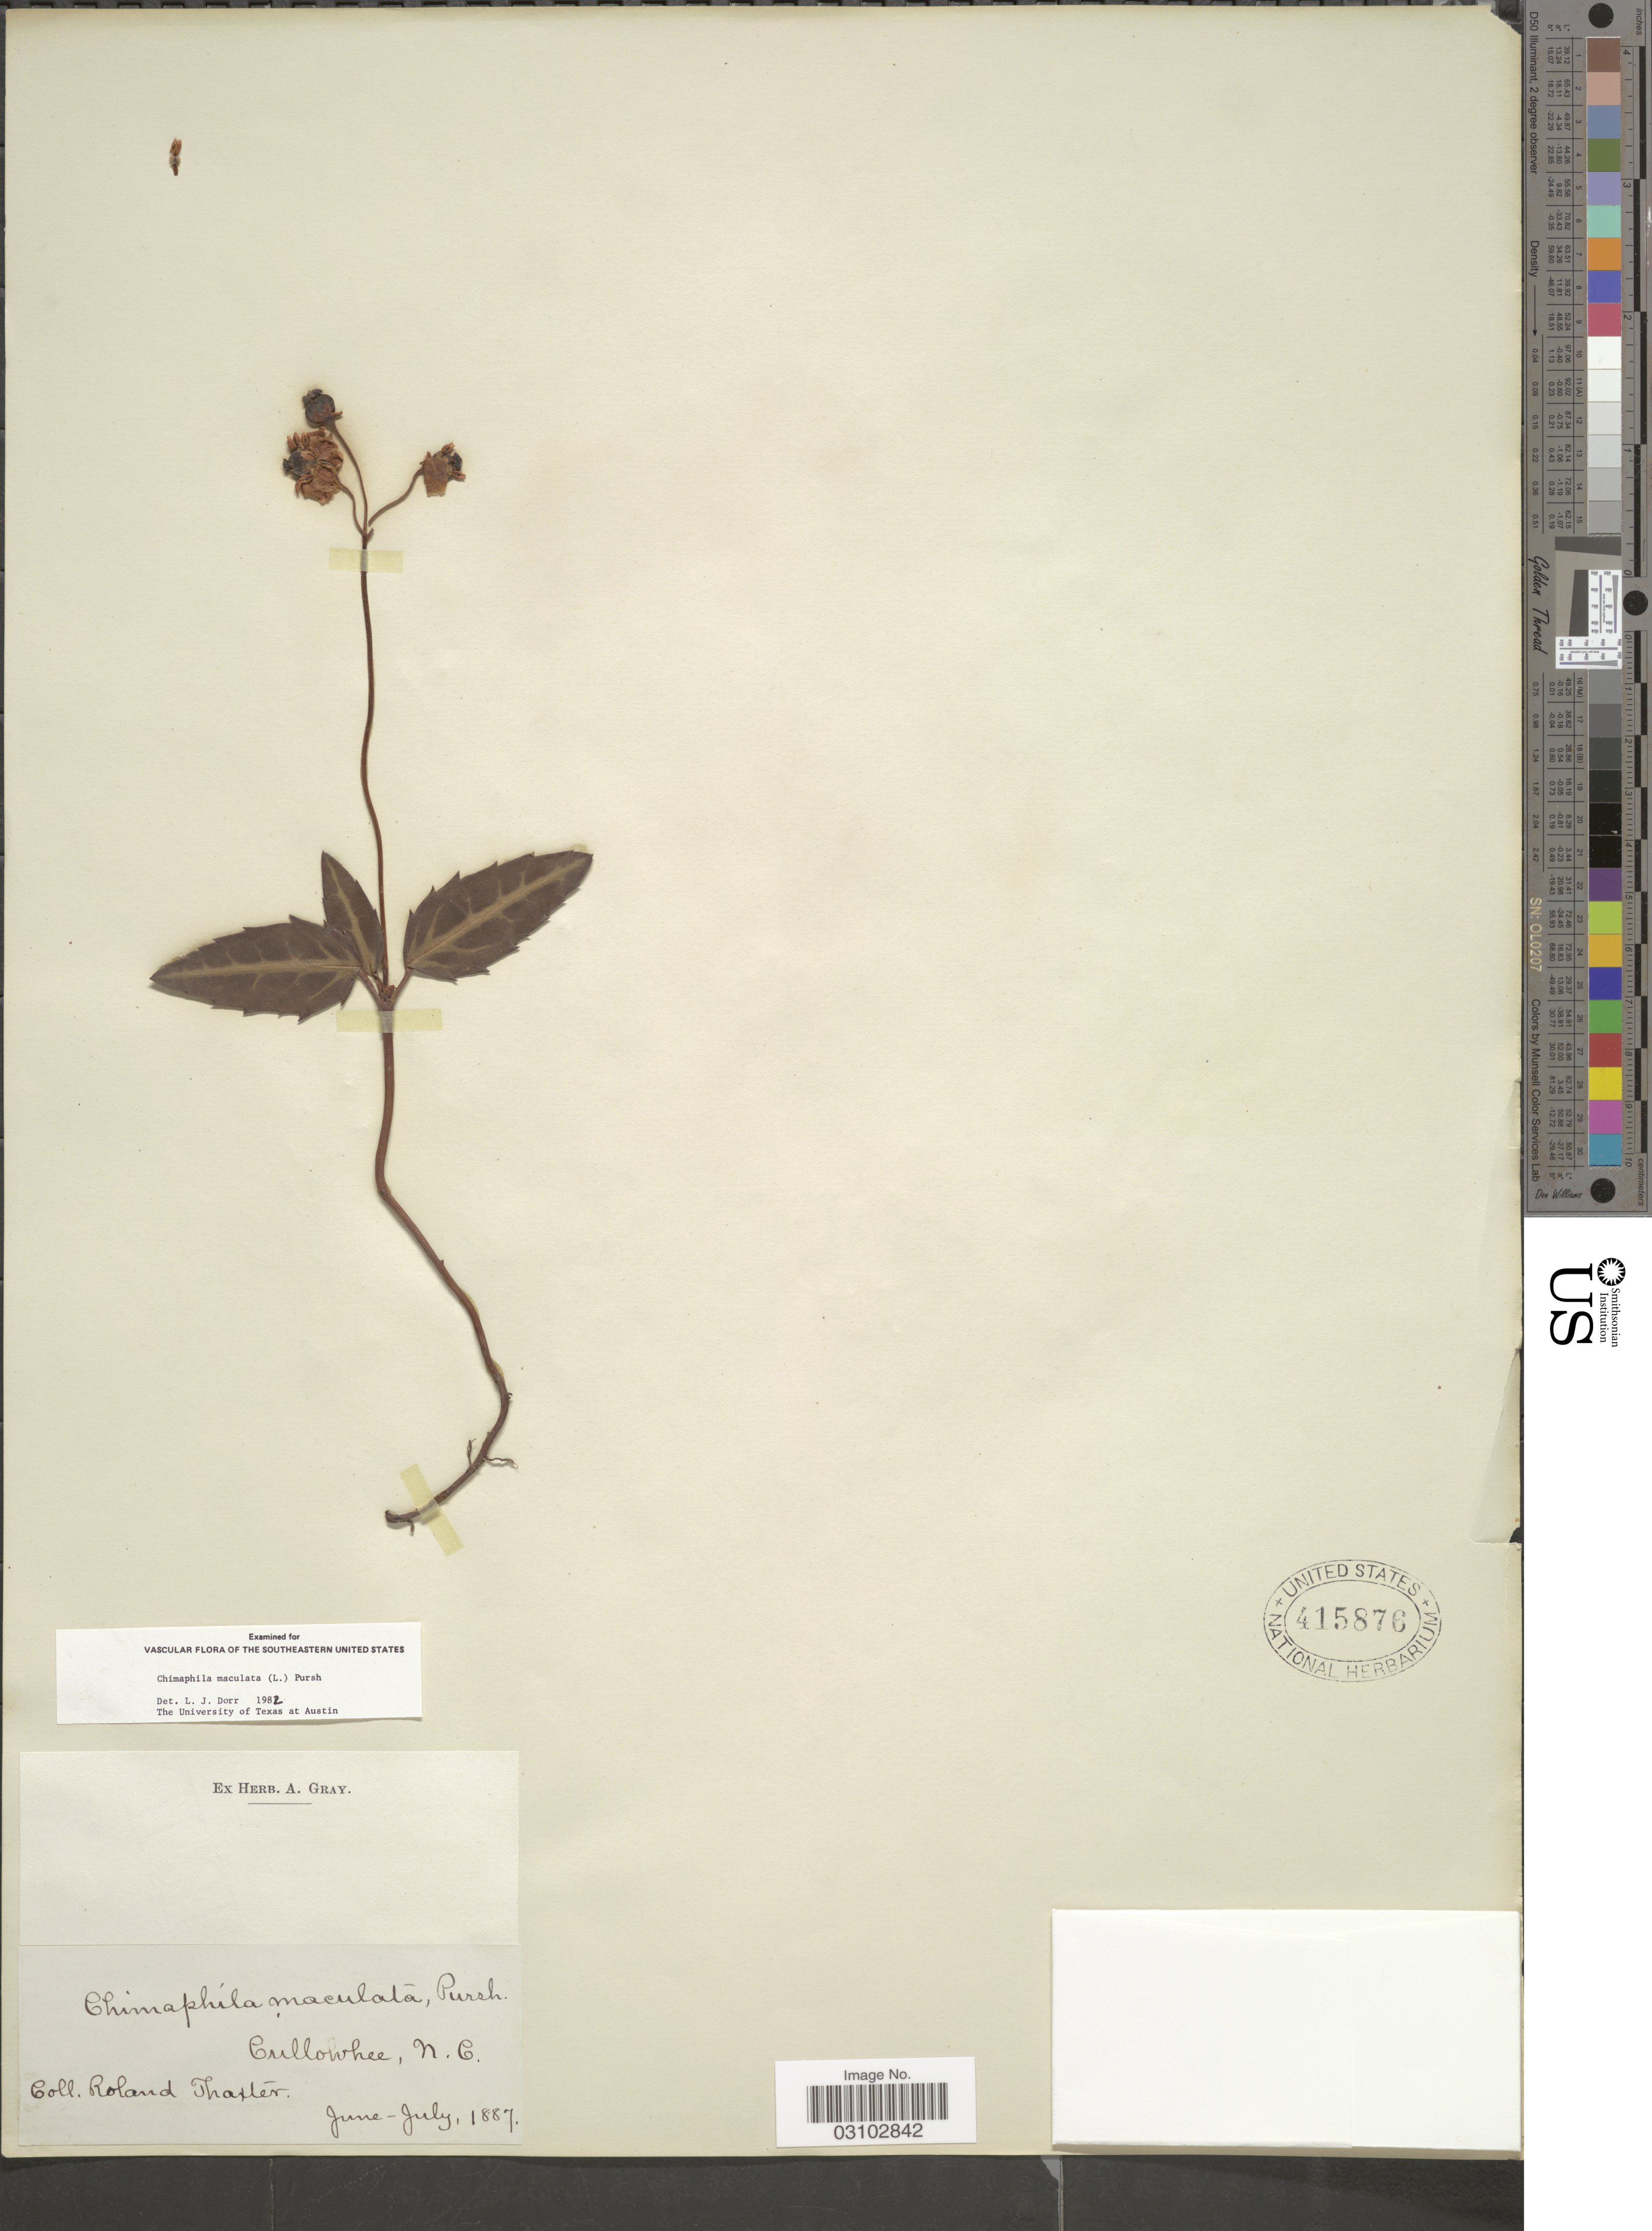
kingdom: Plantae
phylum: Tracheophyta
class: Magnoliopsida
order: Ericales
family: Ericaceae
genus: Chimaphila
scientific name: Chimaphila maculata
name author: (L.) Pursh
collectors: R. Thaxter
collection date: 1887-06/1887-07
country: United States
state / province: North Carolina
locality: Cullowhee.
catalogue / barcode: US 415876